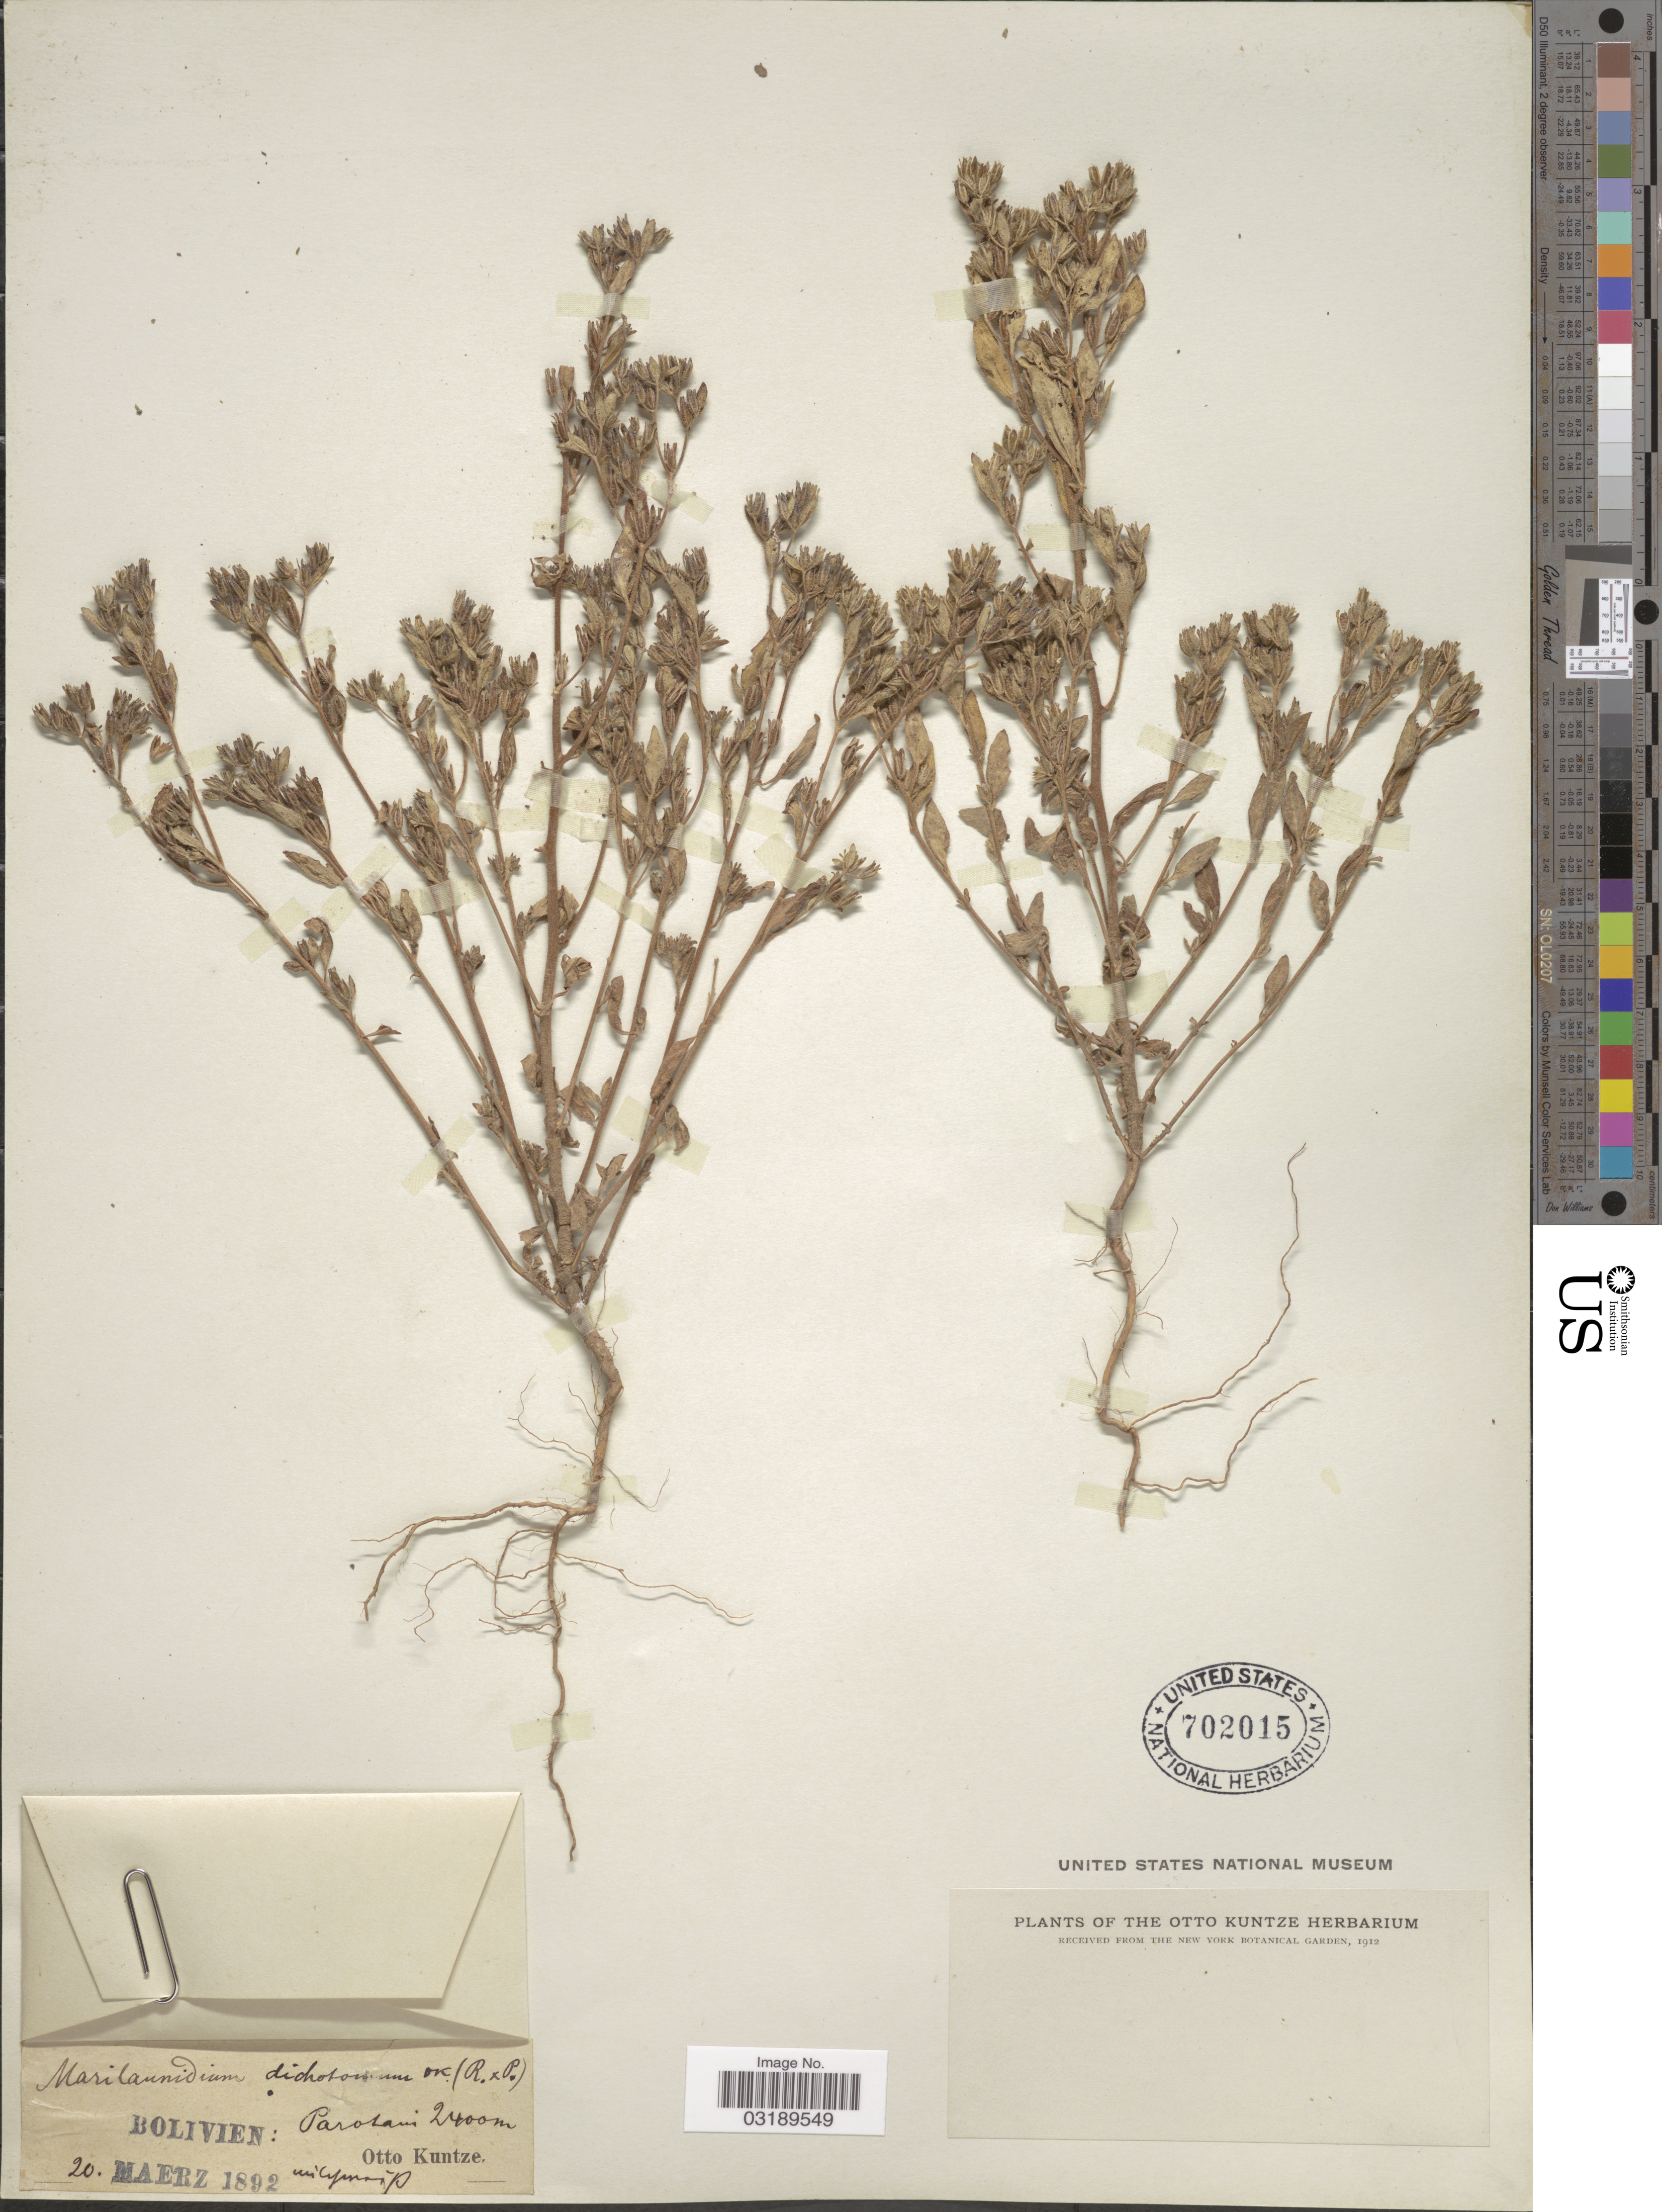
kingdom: Plantae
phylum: Tracheophyta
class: Magnoliopsida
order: Boraginales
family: Namaceae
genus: Nama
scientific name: Nama dichotoma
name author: (Ruiz & Pav.) Choisy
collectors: C.E.O. Kuntze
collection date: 1892-03-20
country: Bolivia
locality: Parotani.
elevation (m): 2400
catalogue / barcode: US 702015